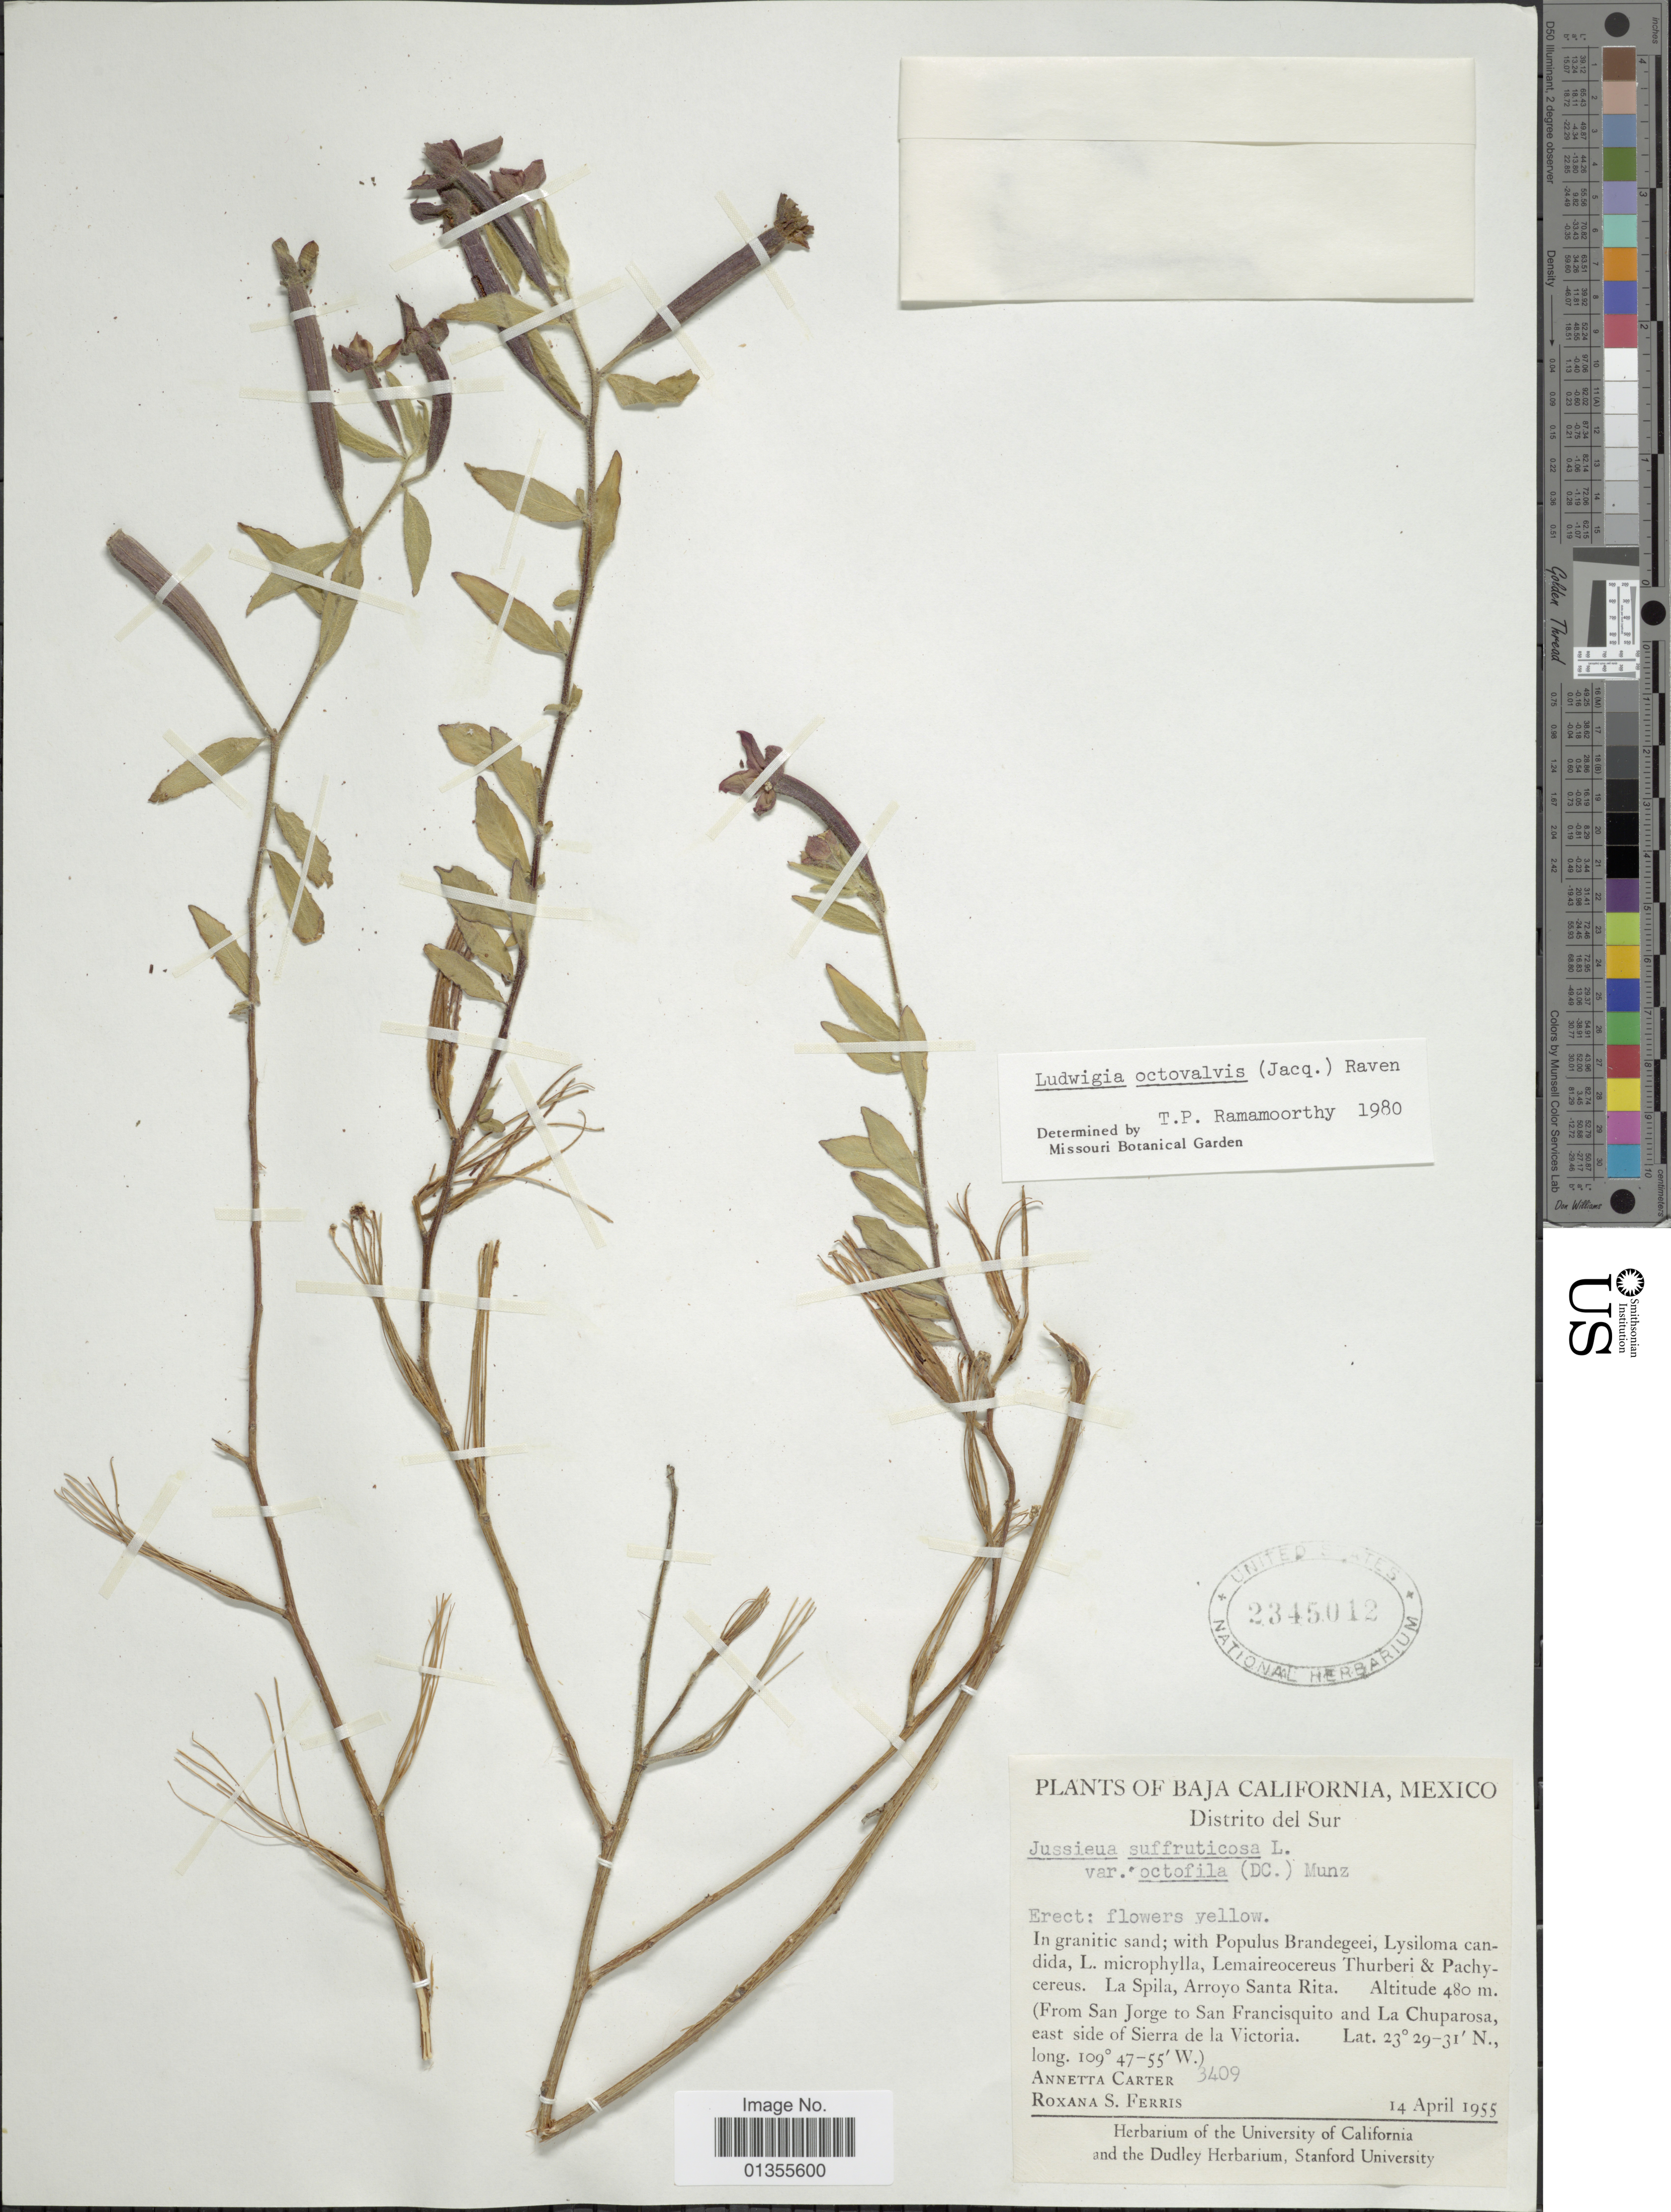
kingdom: Plantae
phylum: Tracheophyta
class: Magnoliopsida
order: Myrtales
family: Onagraceae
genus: Ludwigia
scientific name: Ludwigia octovalvis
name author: (Jacq.) P.H. Raven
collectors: A. Carter & R. S. Ferris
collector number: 3409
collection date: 1955-04-14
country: Mexico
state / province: Baja California Sur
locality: Distrito del Sur. La Spila, Arroyo Santa Rita. (From San Jorge to San Francisquito and La Chuparosa, east side of Sierra de la Victoria)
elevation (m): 480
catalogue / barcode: US 2345012